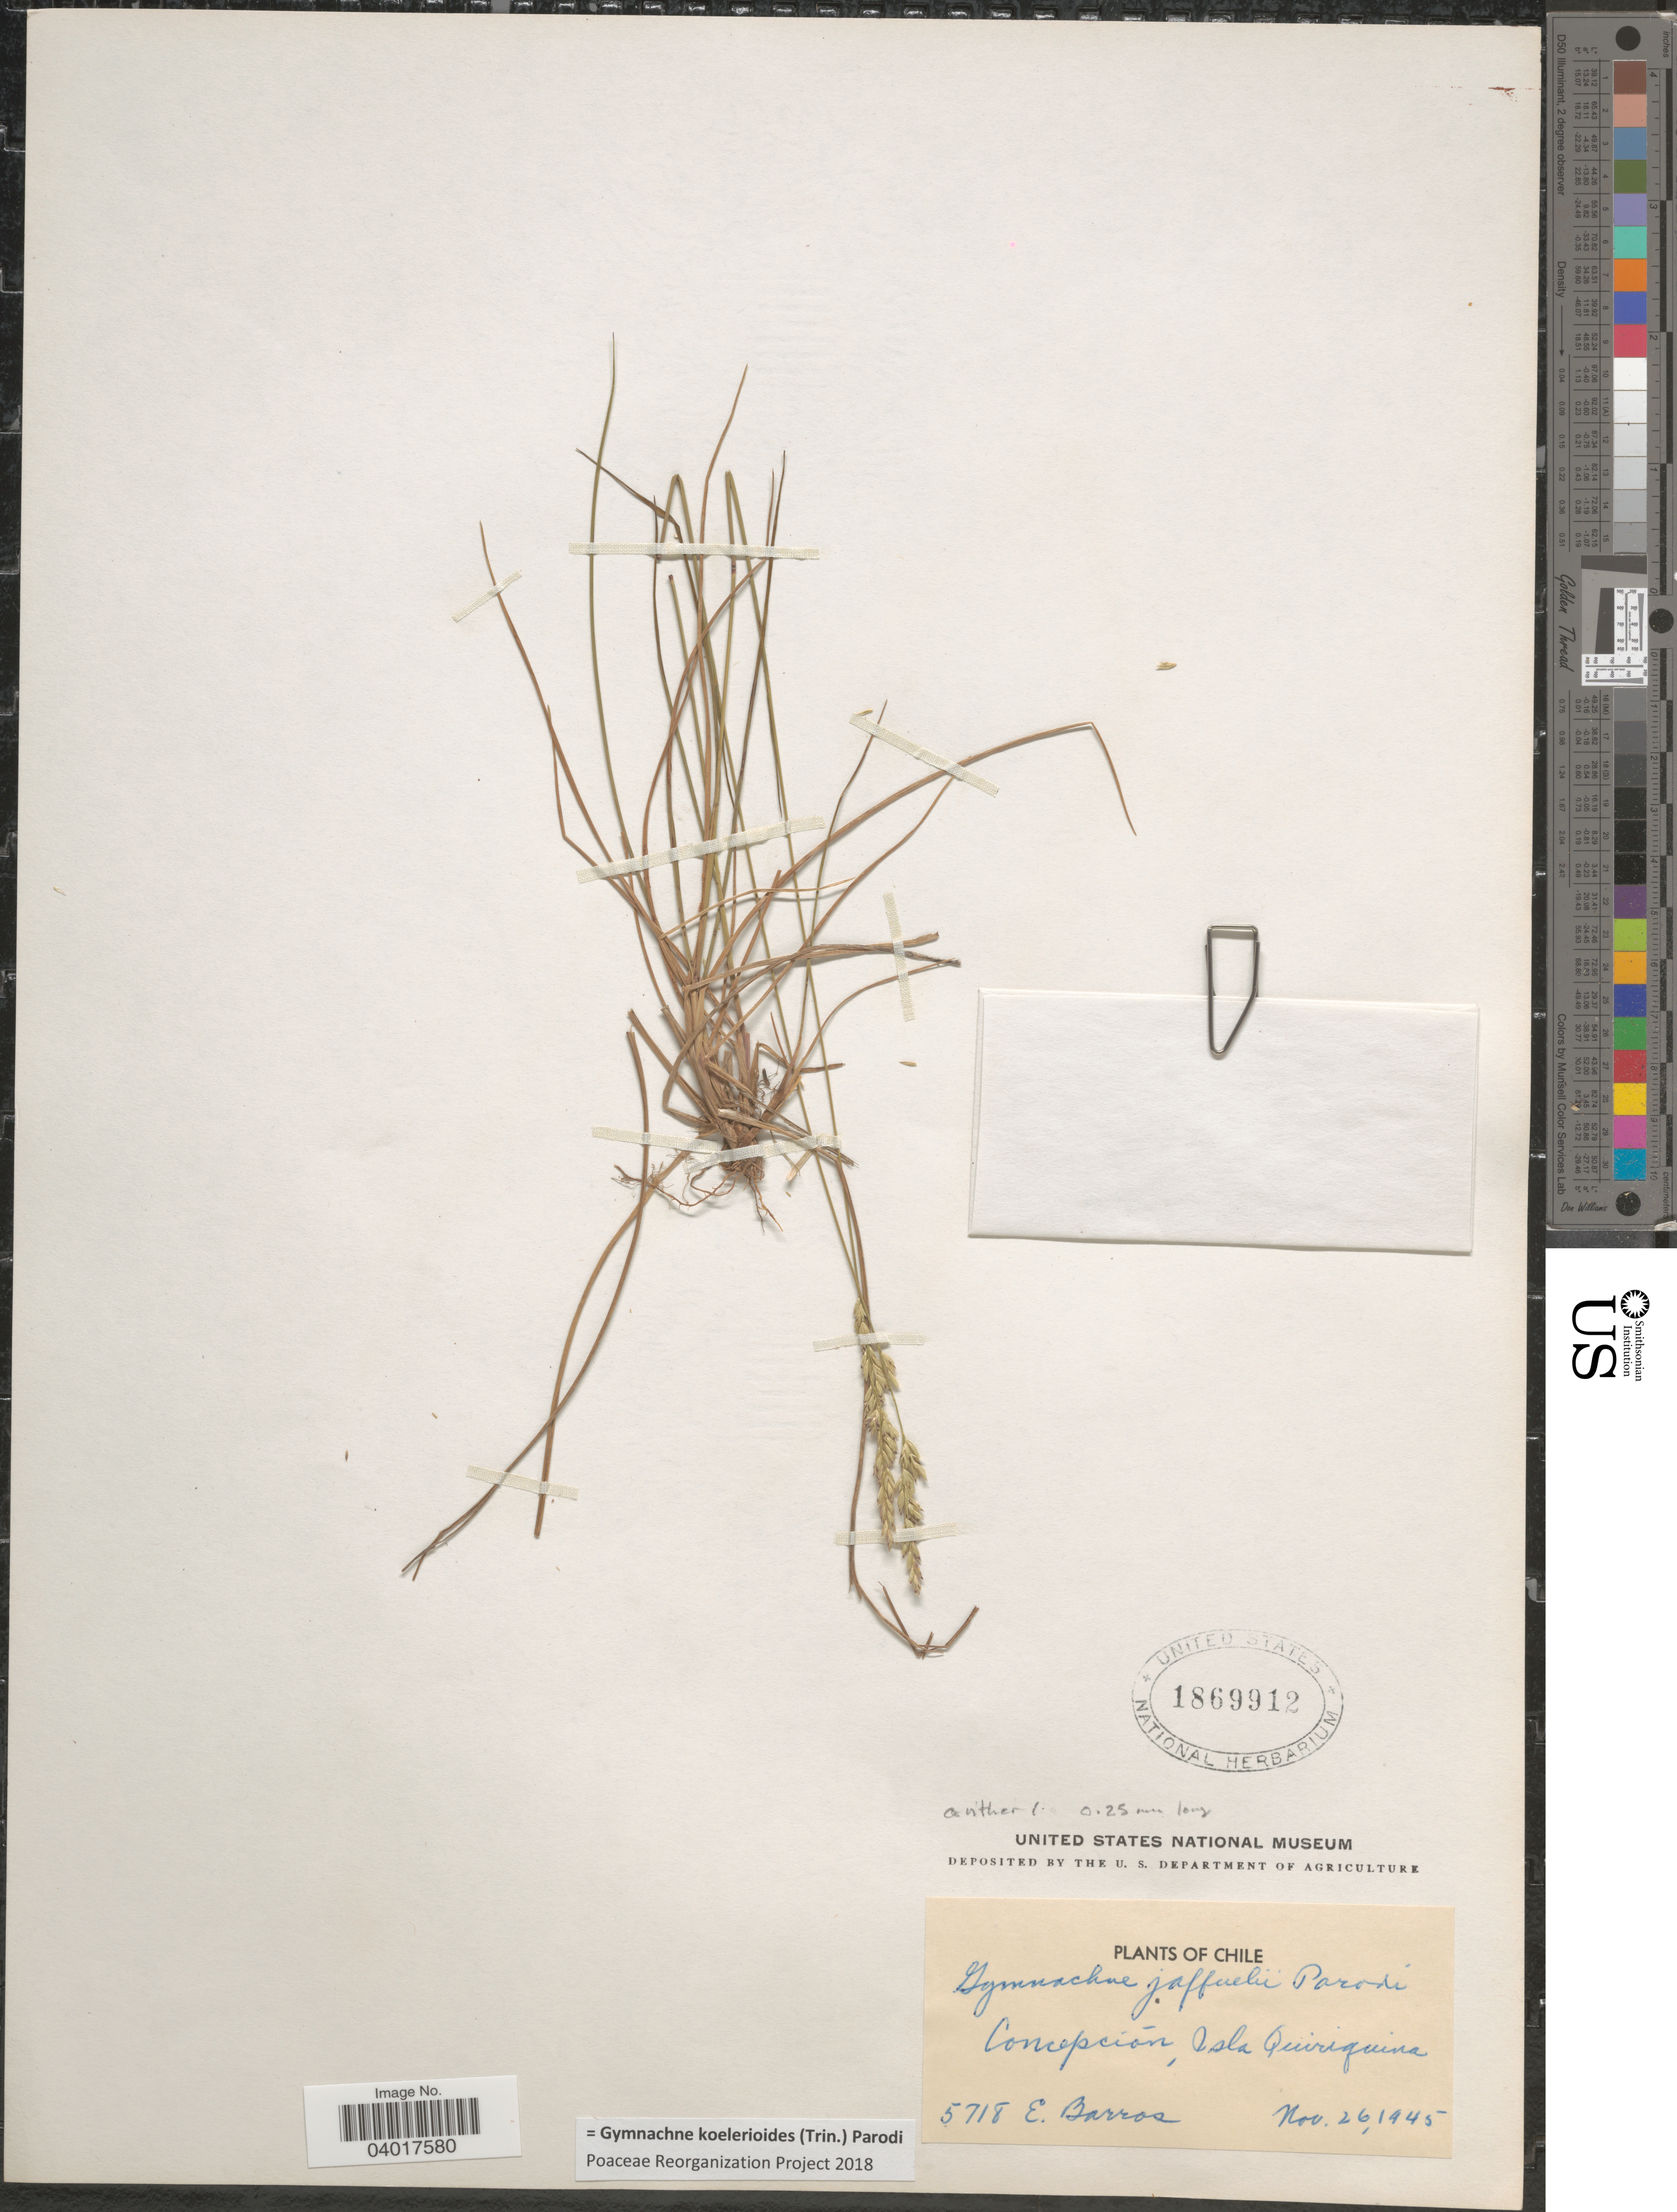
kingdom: Plantae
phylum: Tracheophyta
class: Liliopsida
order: Poales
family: Poaceae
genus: Rhombolytrum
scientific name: Rhombolytrum koelerioides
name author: (Trin.) L.N. Silva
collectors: E. Barros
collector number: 5718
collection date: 1945-11-26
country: Chile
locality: Concepción, Isla Quiriquina.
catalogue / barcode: US 1869912